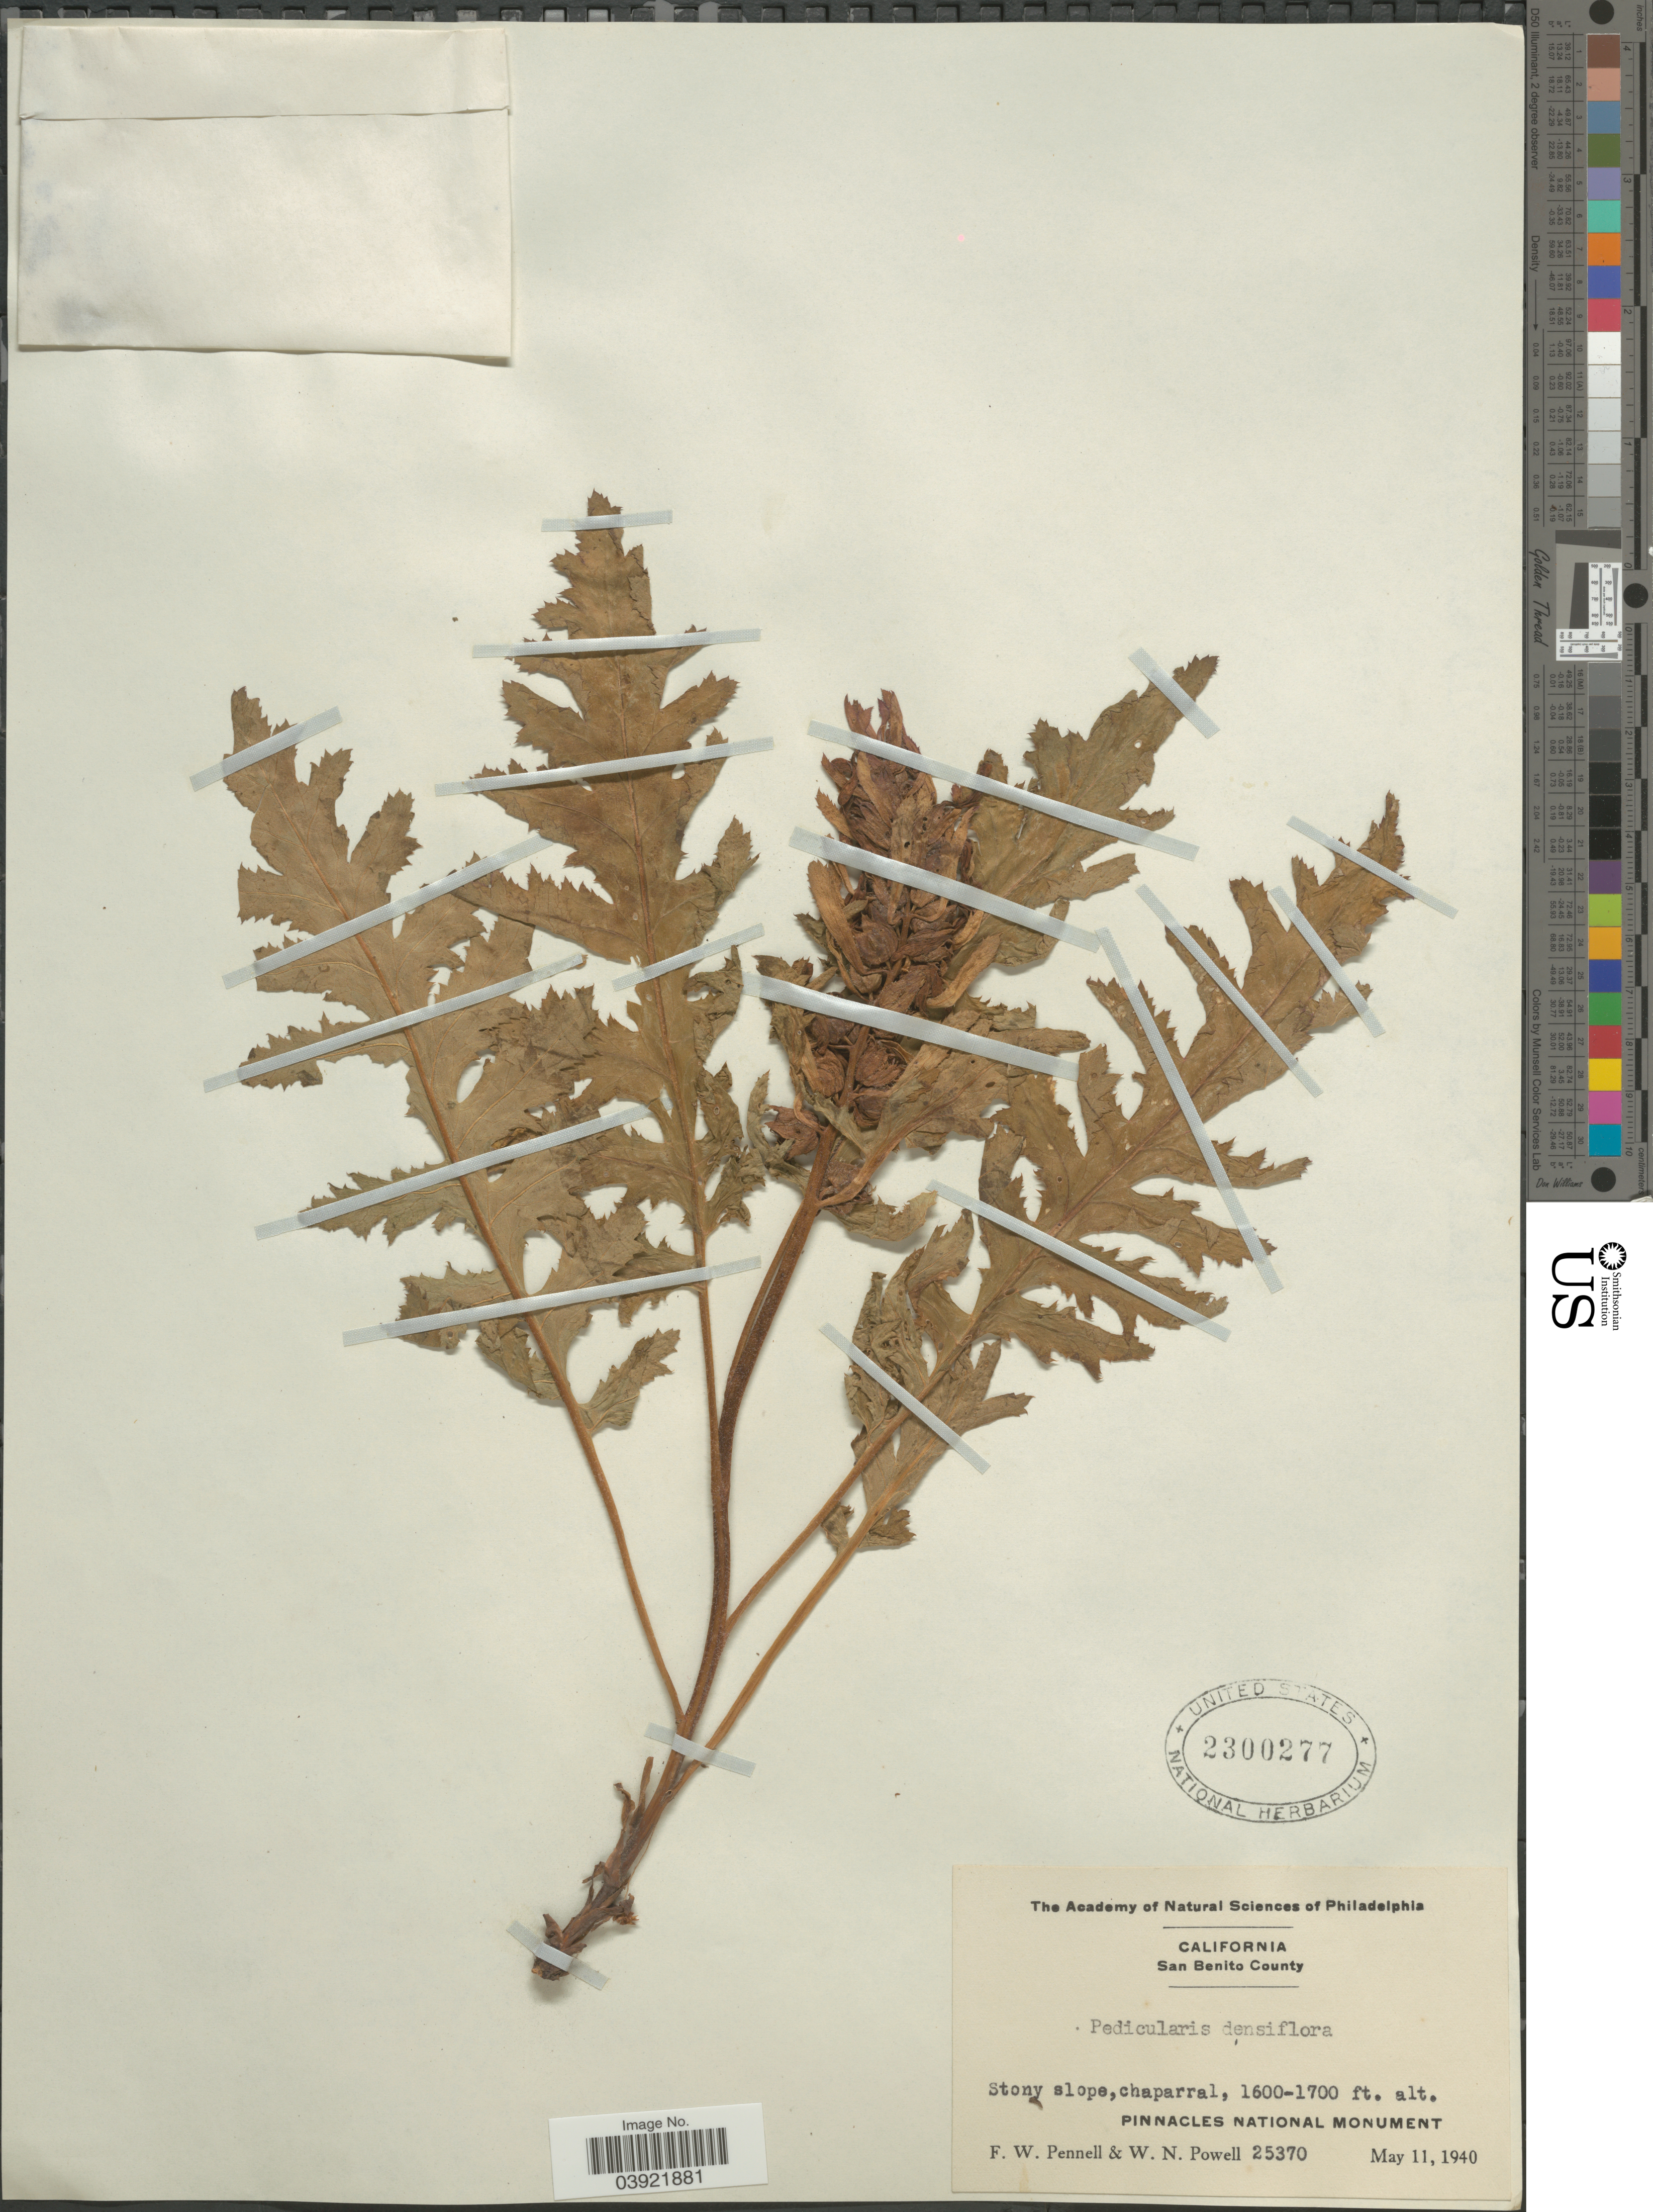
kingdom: Plantae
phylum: Tracheophyta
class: Magnoliopsida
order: Lamiales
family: Orobanchaceae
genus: Pedicularis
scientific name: Pedicularis densiflora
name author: Benth.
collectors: F. W. Pennell & W. Powell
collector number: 25370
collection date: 1940-05-11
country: United States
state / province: California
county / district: San Benito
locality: San Benito County. Pinnacles National Monument.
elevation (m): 488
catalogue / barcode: US 2300277